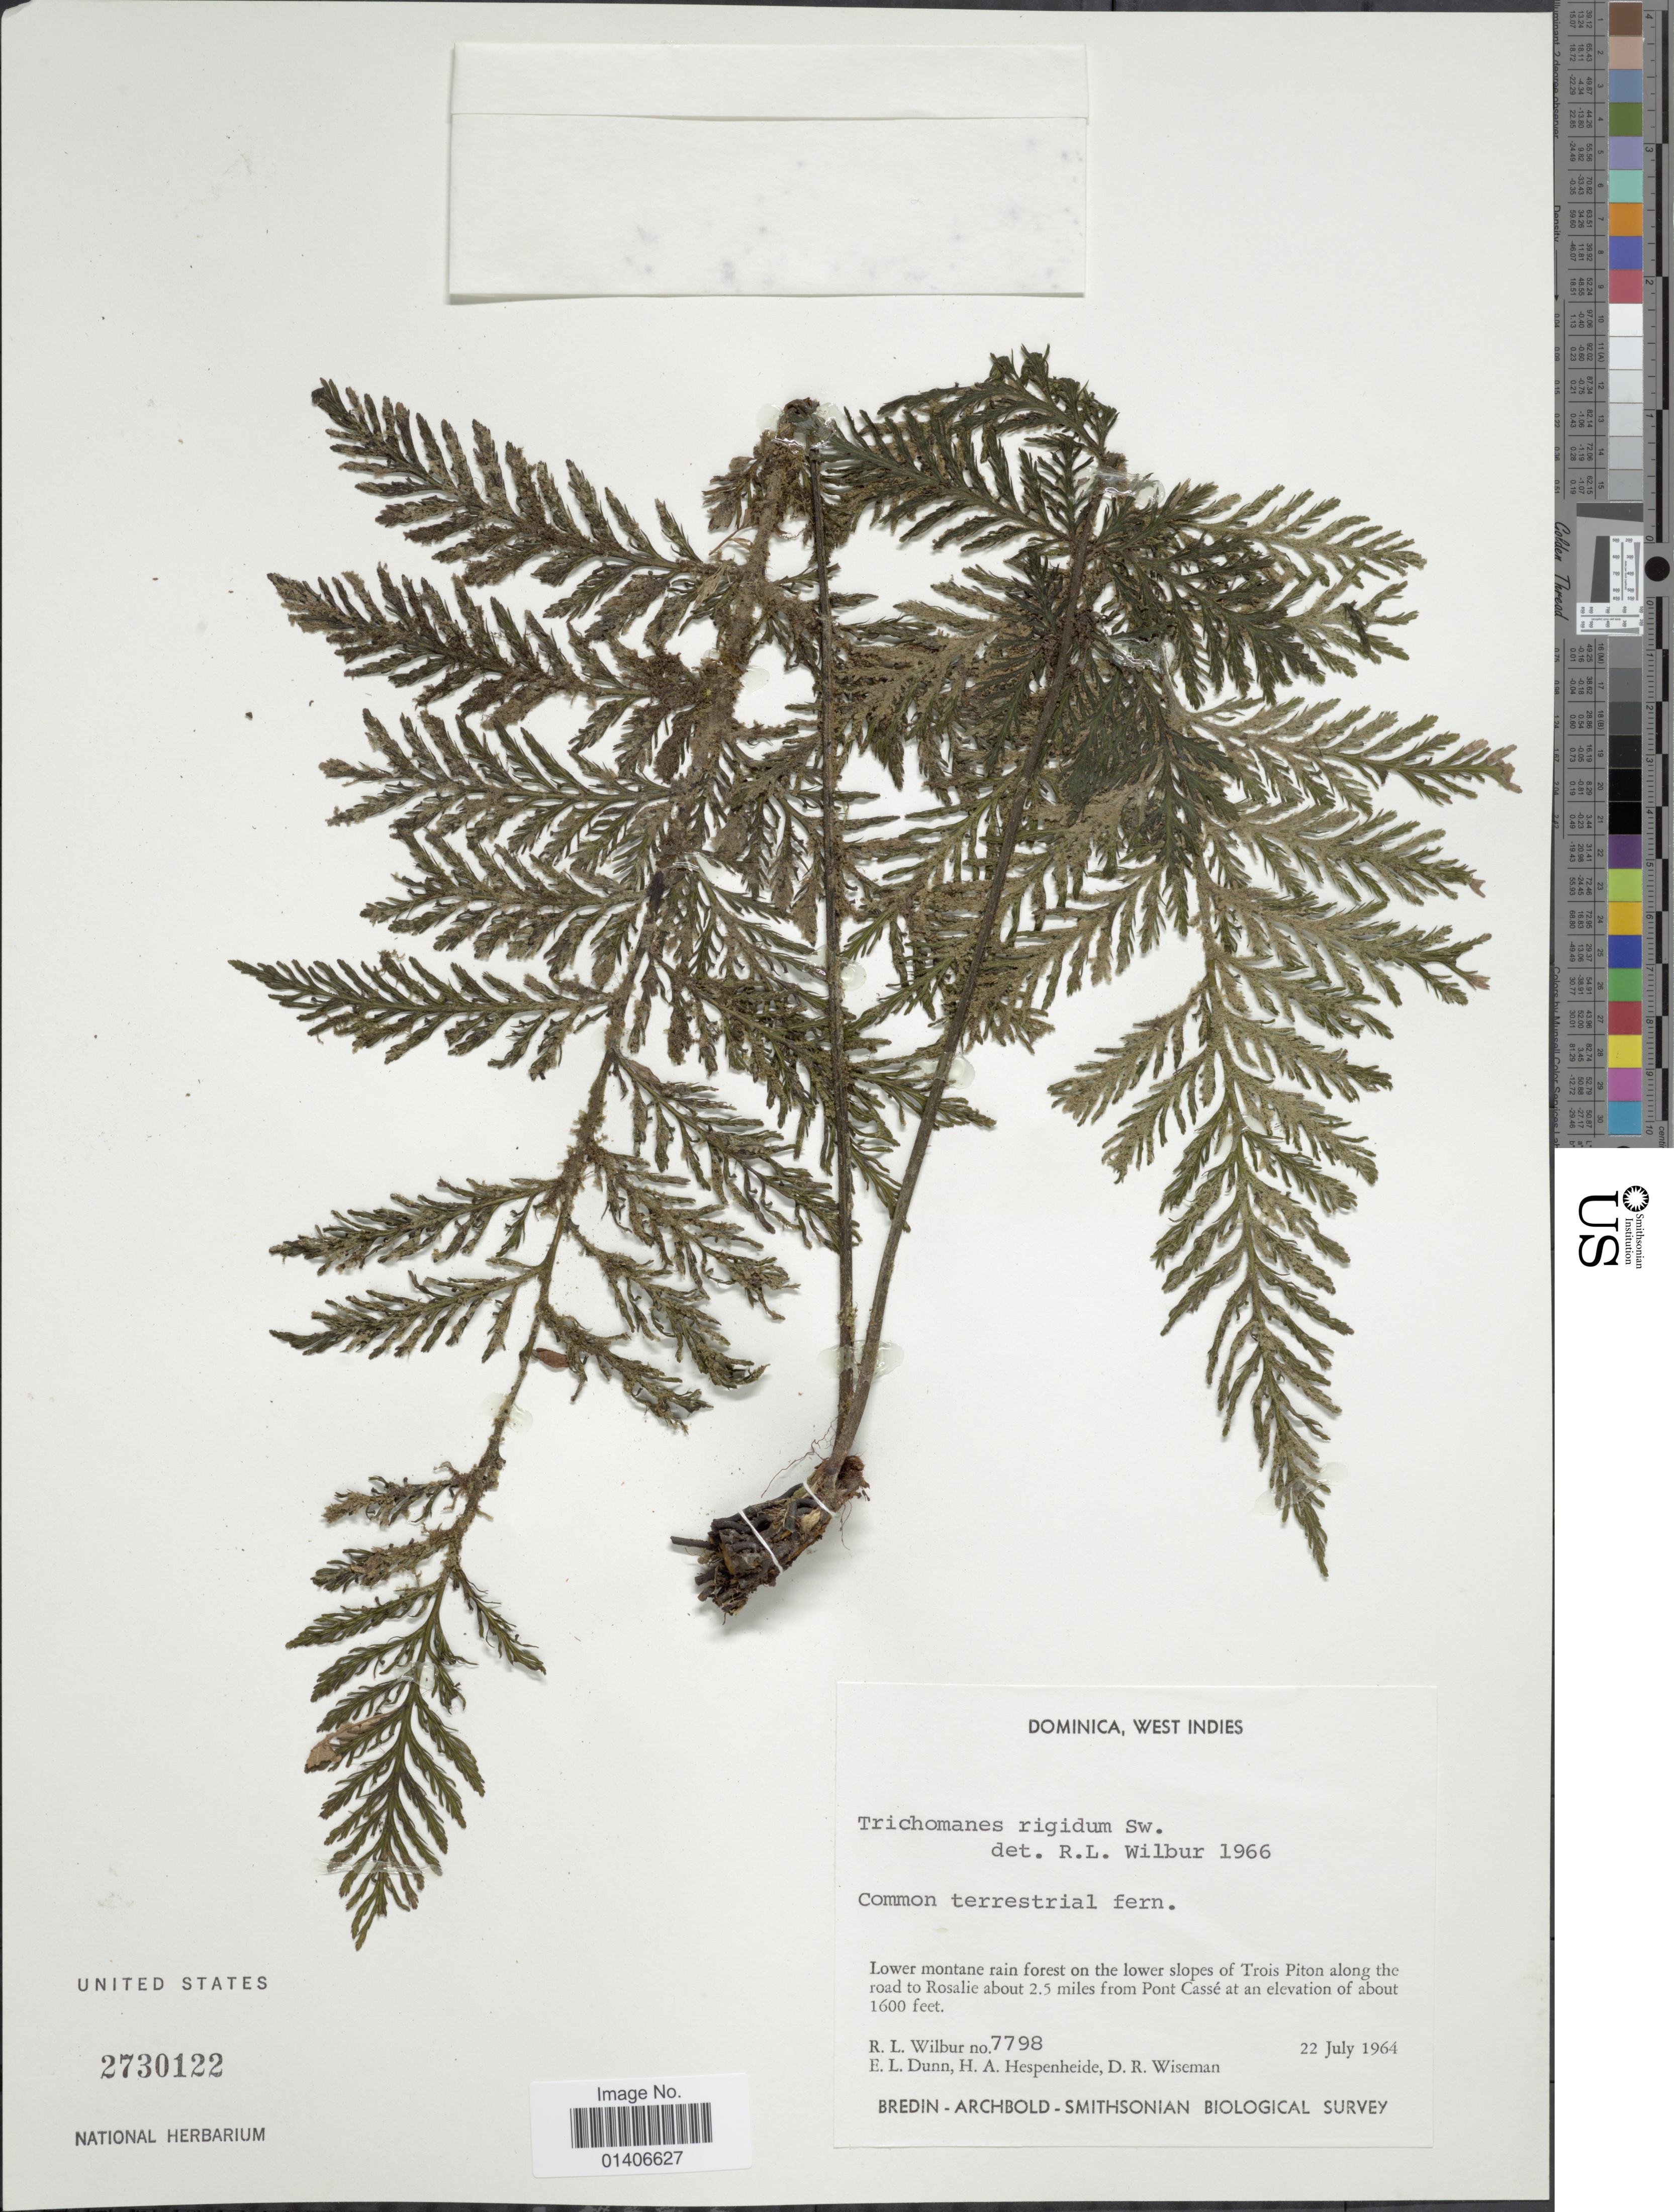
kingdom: Plantae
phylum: Tracheophyta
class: Polypodiopsida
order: Hymenophyllales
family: Hymenophyllaceae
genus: Abrodictyum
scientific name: Abrodictyum rigidum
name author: (Sw.) Ebihara & Dubuisson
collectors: R. L. Wilbur, E. Dunn, H. A. Hespenheide & D. R. Wiseman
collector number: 7798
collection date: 1964-07-22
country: Dominica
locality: Lower montane rain forest on the lower slopes of Trois Piton along the road Rosalie about 2.5 miles from Pont Cassé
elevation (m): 488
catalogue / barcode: US 2730122